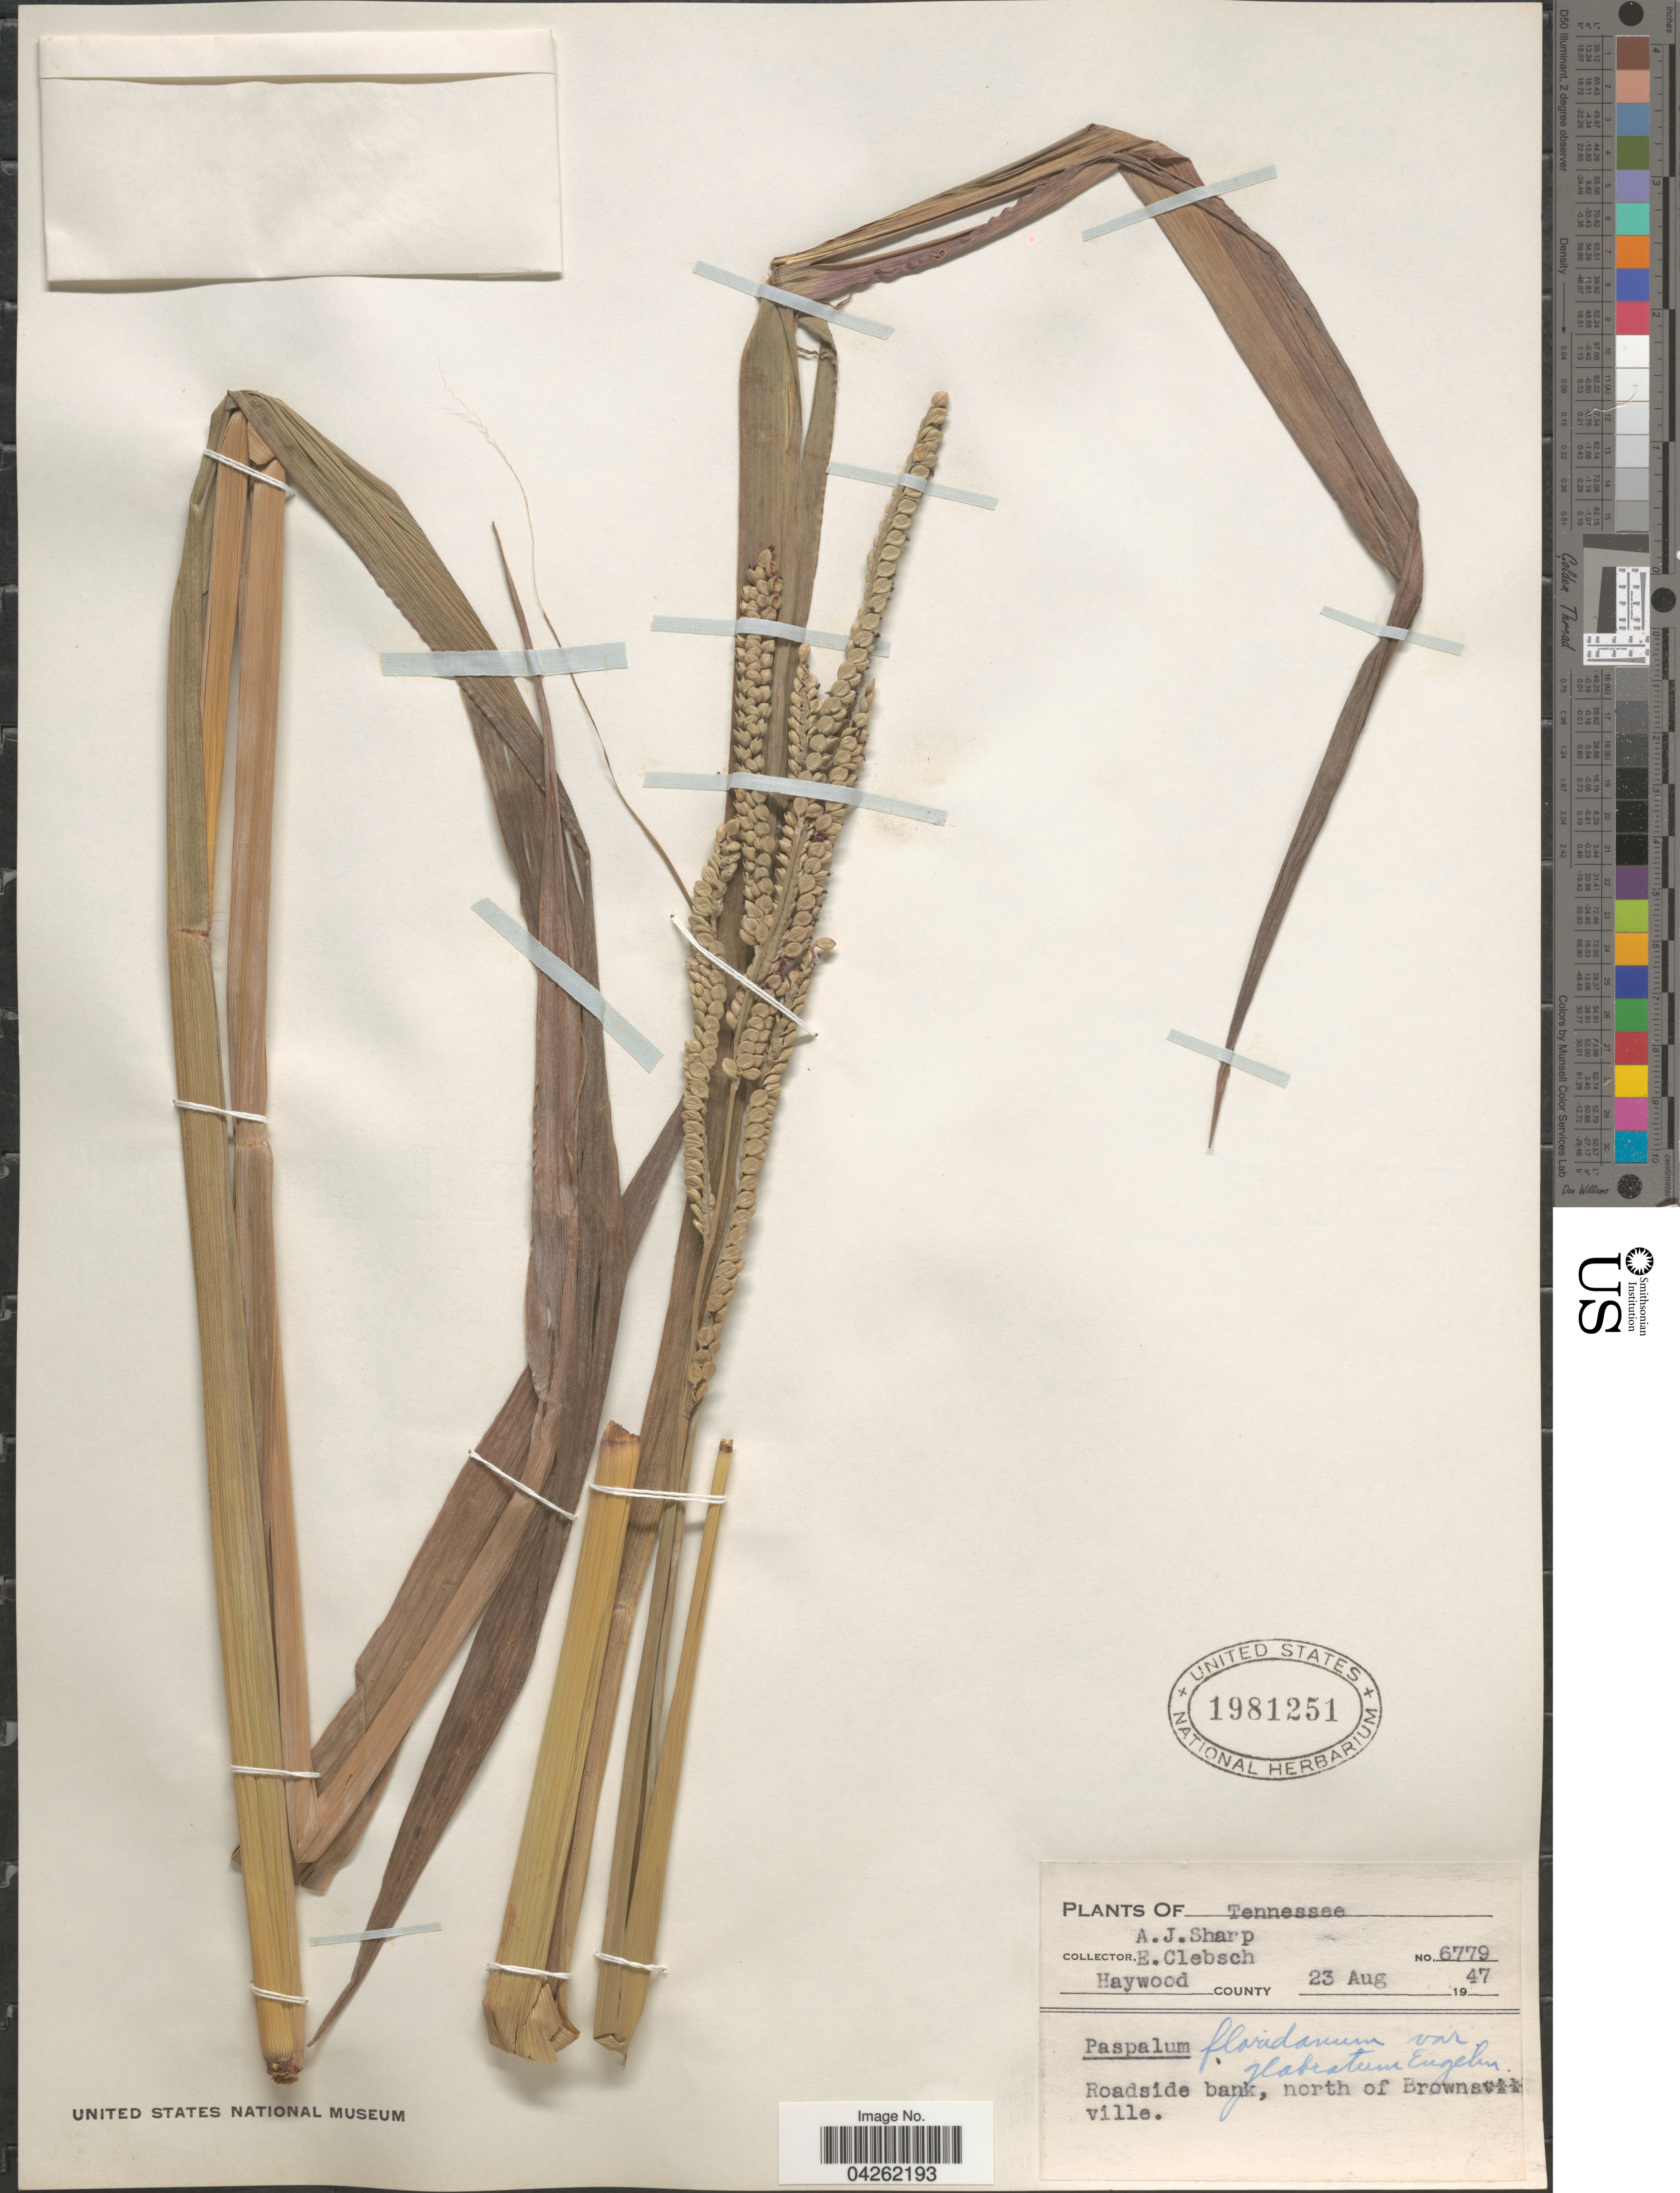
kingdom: Plantae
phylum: Tracheophyta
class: Liliopsida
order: Poales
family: Poaceae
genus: Paspalum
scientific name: Paspalum floridanum var. glabratum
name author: Engelm. ex Vasey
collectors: A. J. Sharp & E. Clebsch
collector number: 6779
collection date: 1947-08-23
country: United States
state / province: Tennessee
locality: Haywood County. Roadside bank, north of Brownsville.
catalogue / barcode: US 1981251